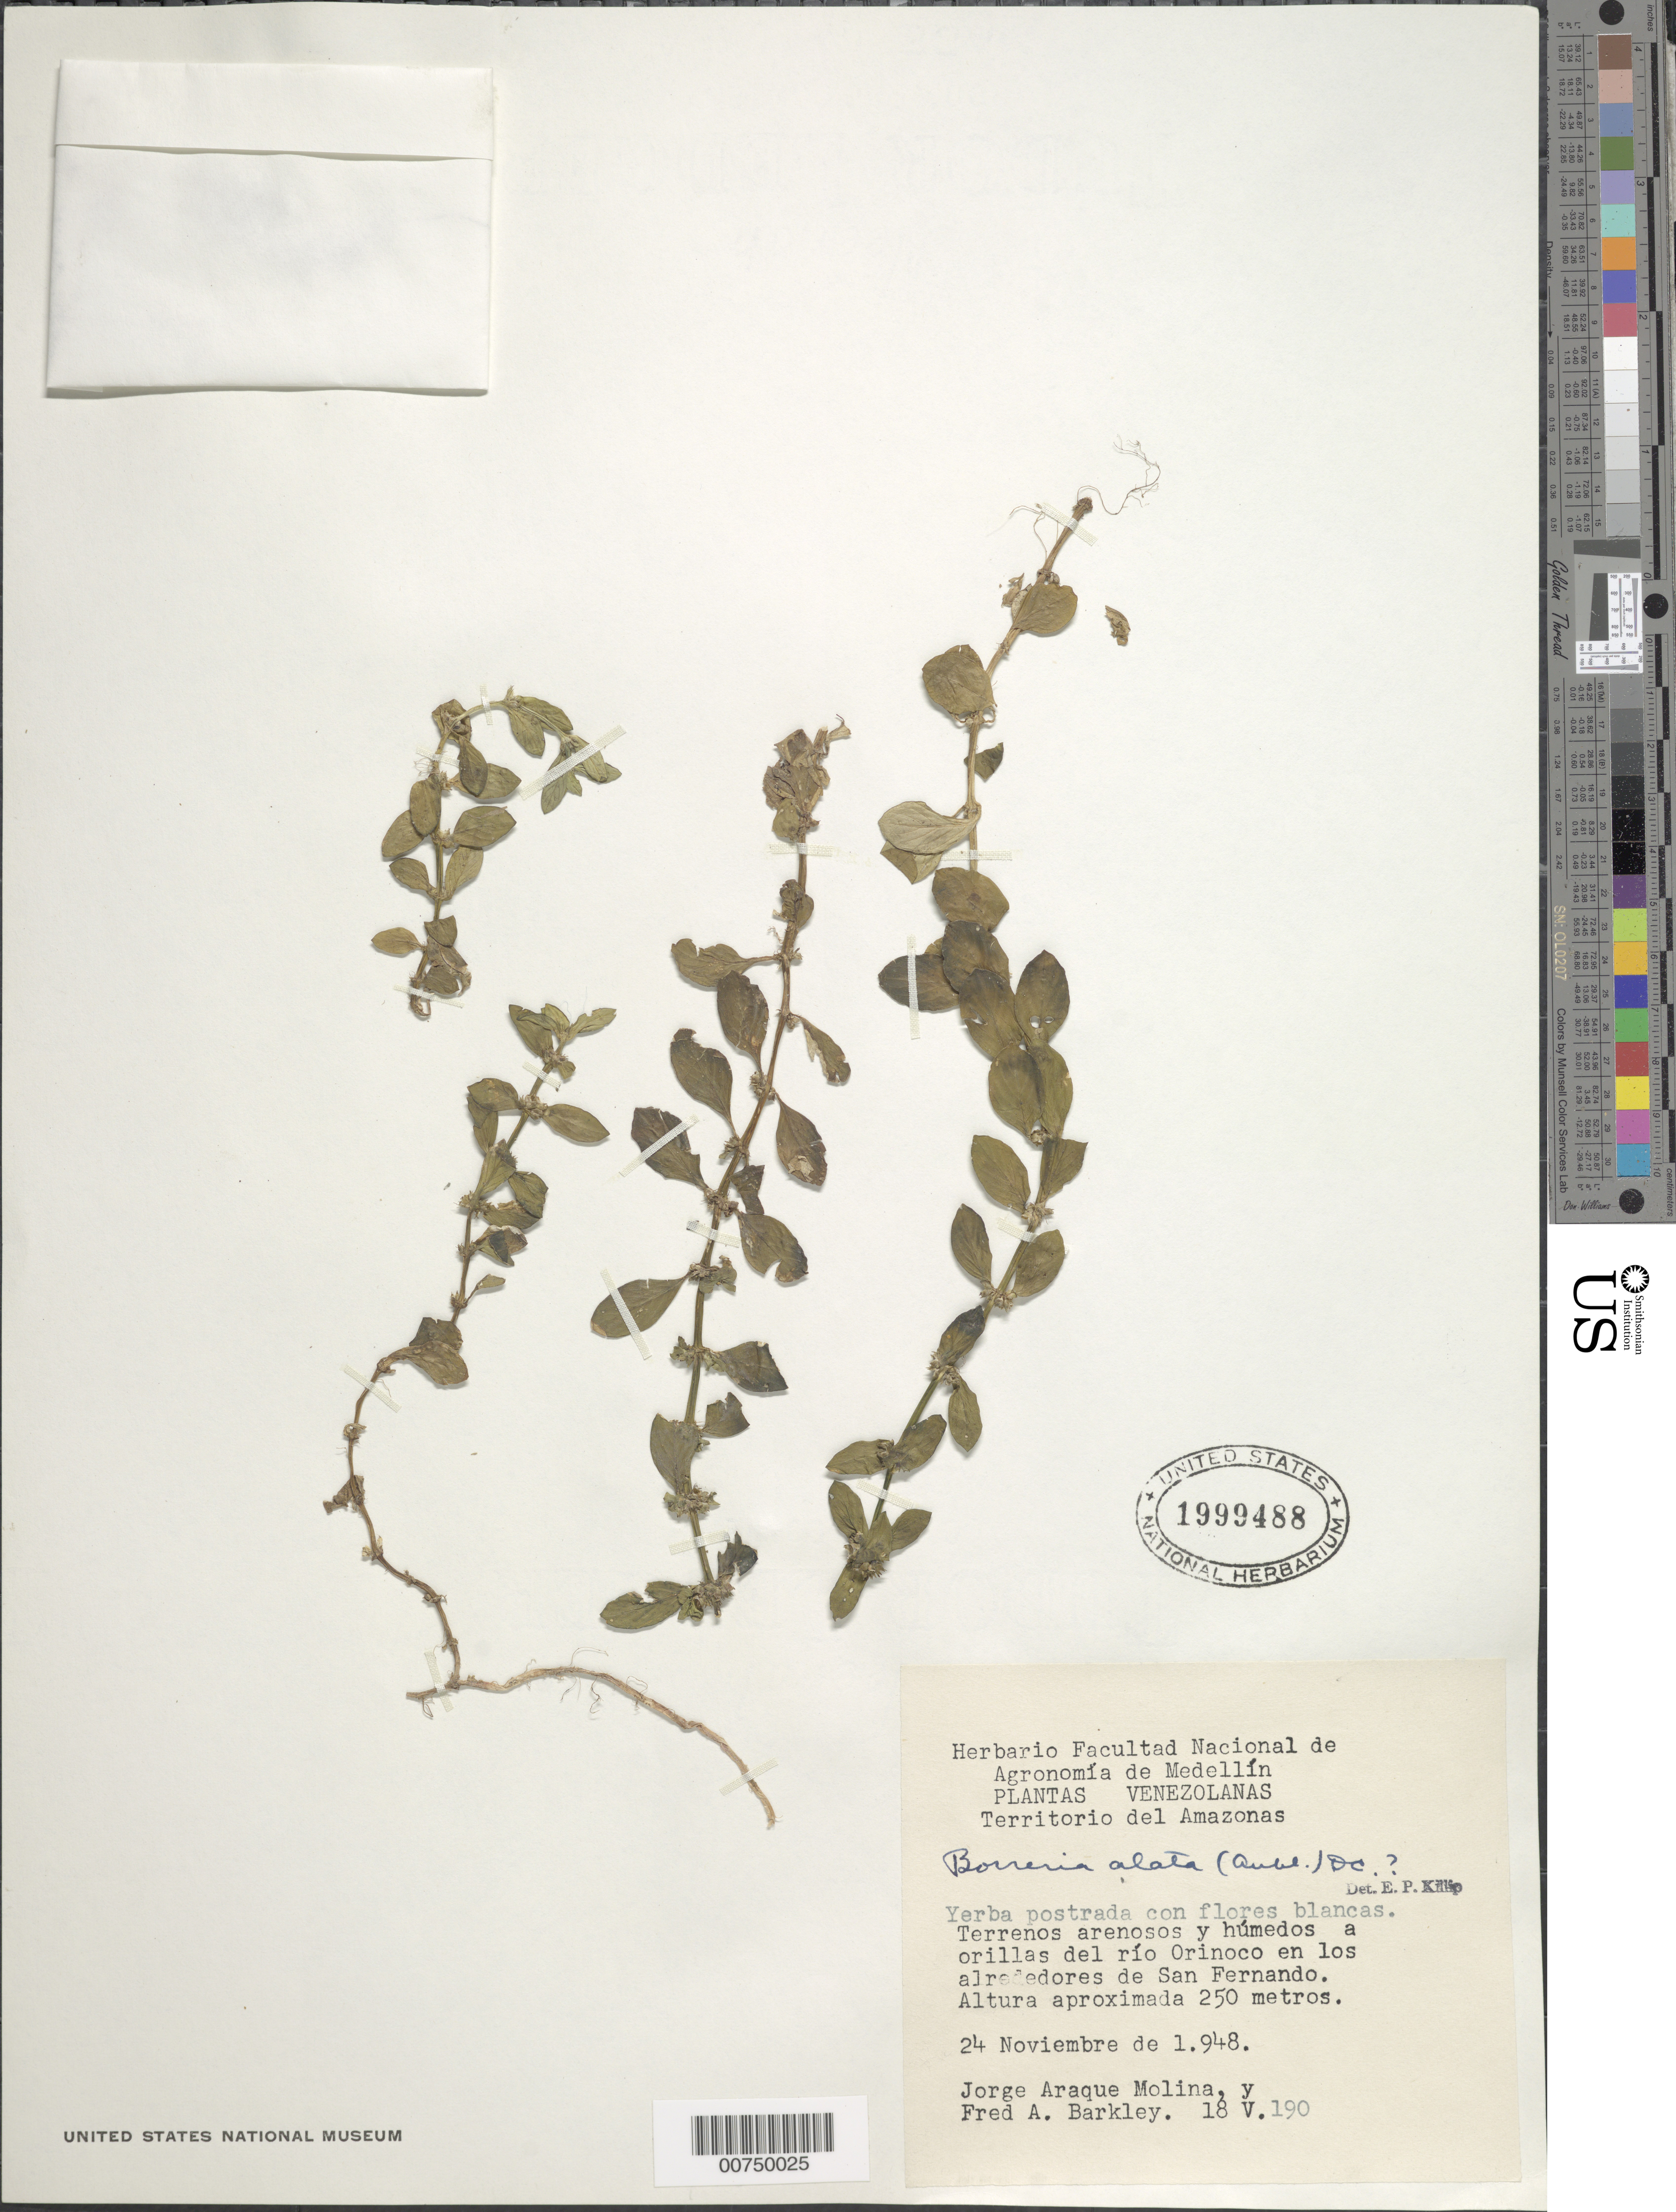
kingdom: Plantae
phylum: Tracheophyta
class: Magnoliopsida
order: Gentianales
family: Rubiaceae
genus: Borreria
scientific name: Borreria alata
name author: (Aubl.) DC.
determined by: Killip, Ellsworth P.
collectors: J. A. Molina & F. A. Barkley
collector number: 18v 190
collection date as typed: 24-Nov-48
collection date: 1948-11-24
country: Venezuela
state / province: Amazonas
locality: Río Orinoco en los alrededores de San Fernando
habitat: Terrenos arenosos y humedos a orillas del río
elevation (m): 250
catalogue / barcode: US 1999488